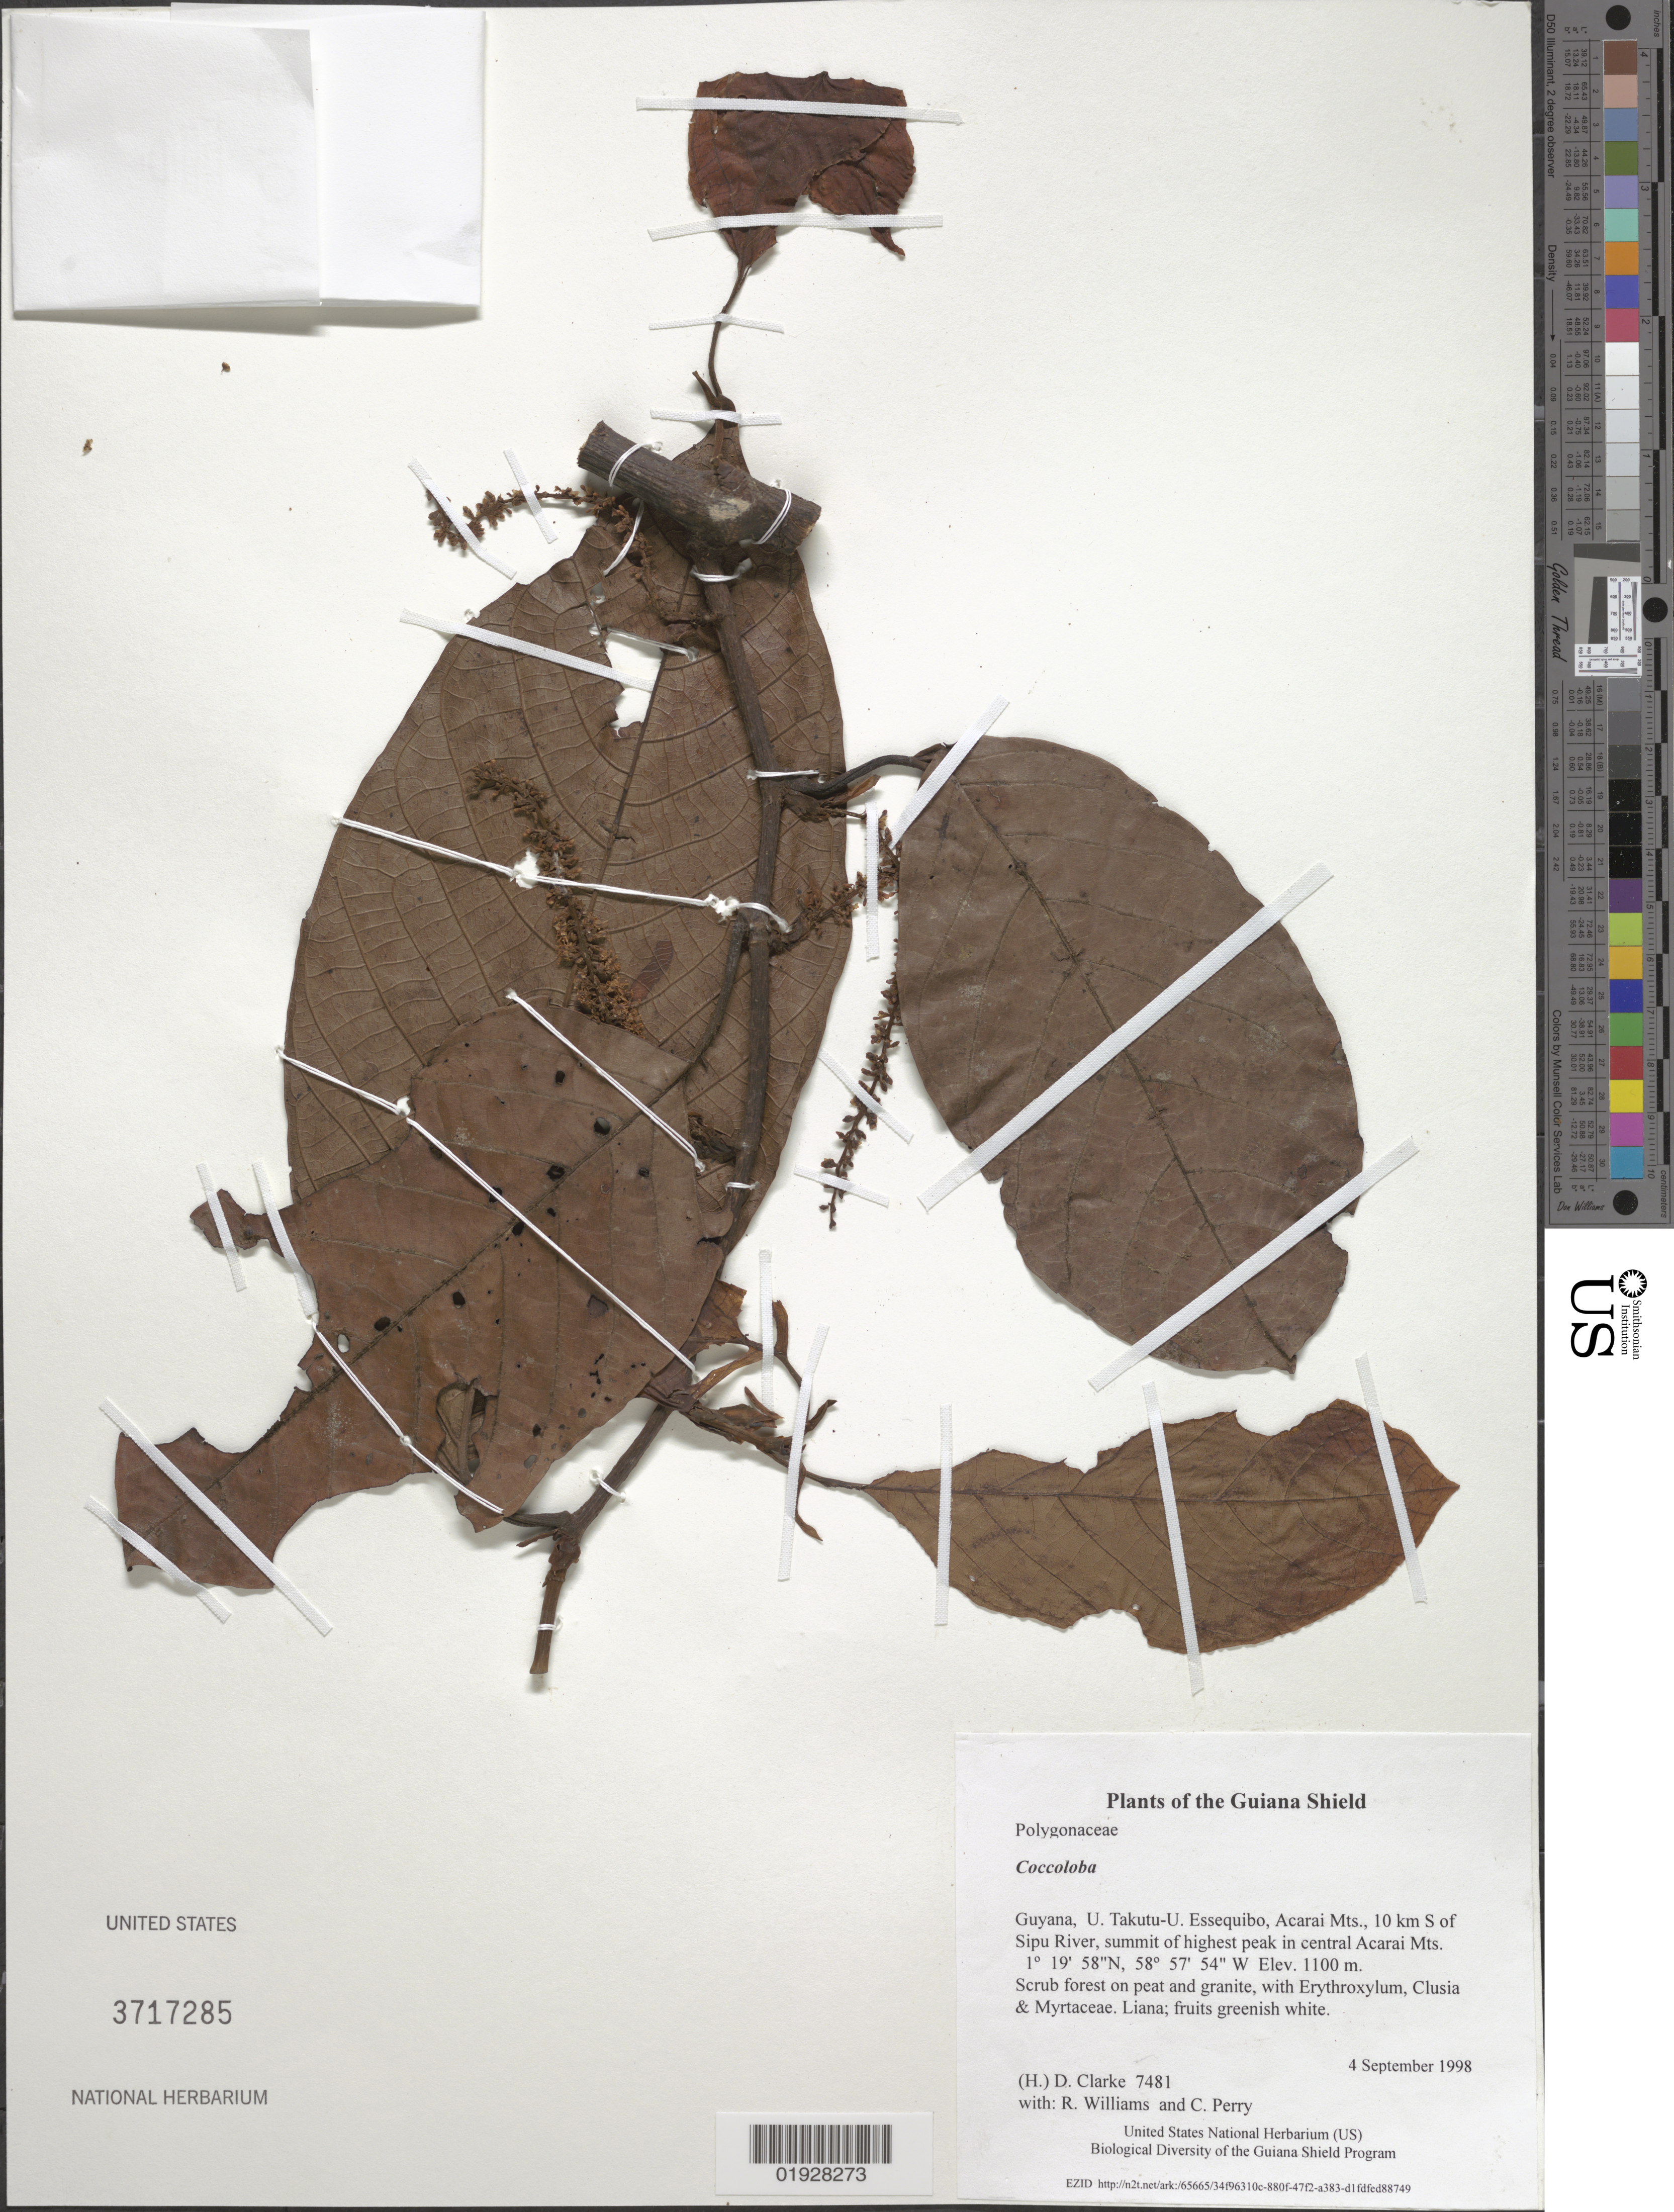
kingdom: Plantae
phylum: Tracheophyta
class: Magnoliopsida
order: Caryophyllales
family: Polygonaceae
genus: Coccoloba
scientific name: Coccoloba sp.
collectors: H. D. Clarke, R. Williams & C. Perry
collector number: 7481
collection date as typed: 4 September 1998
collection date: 1998-09-04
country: Guyana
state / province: U. Takutu-U. Essequibo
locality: Acarai Mts., 10 km S of Sipu River, summit of highest peak in central Acarai Mts.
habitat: Scrub forest on peat and granite, with Erythroxylum, Clusia & Myrtaceae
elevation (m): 1100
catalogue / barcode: US 3717285